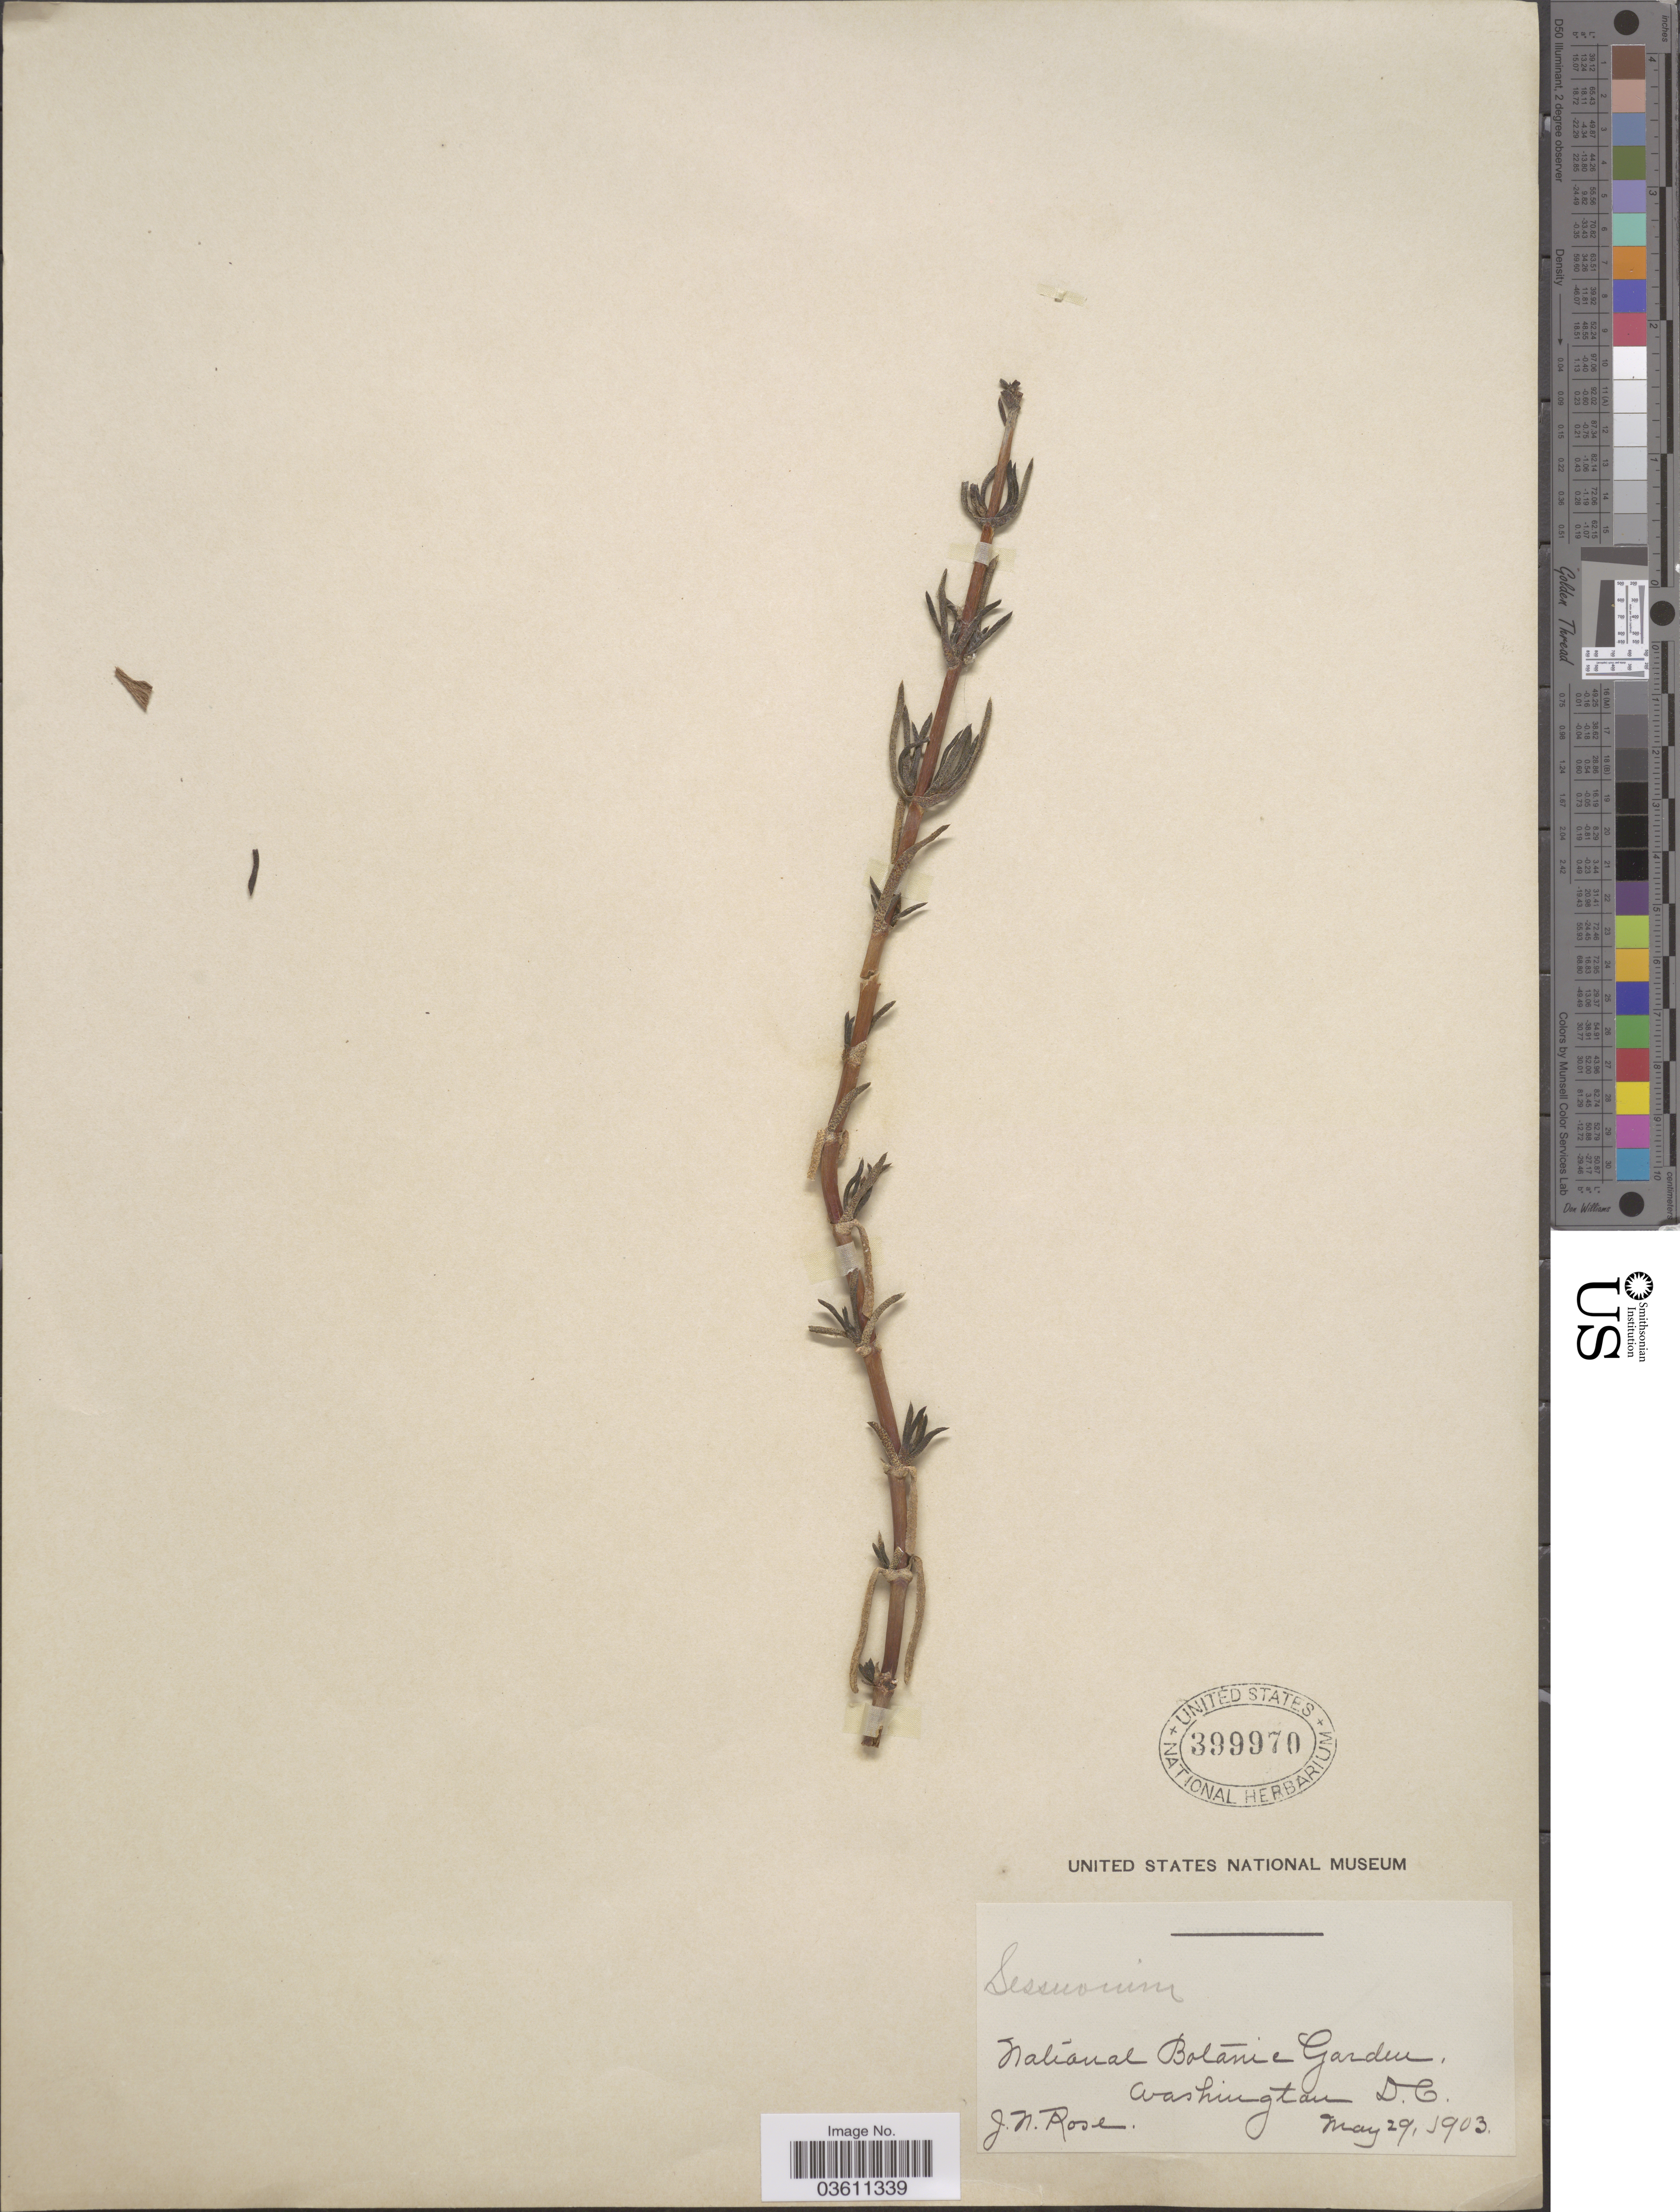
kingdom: Plantae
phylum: Tracheophyta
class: Magnoliopsida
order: Caryophyllales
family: Aizoaceae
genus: Sesuvium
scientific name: Sesuvium sp.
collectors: J. N. Rose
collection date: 1903-05-29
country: United States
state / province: District of Columbia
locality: National Botanic Garden, Washington D. C.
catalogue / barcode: US 399970